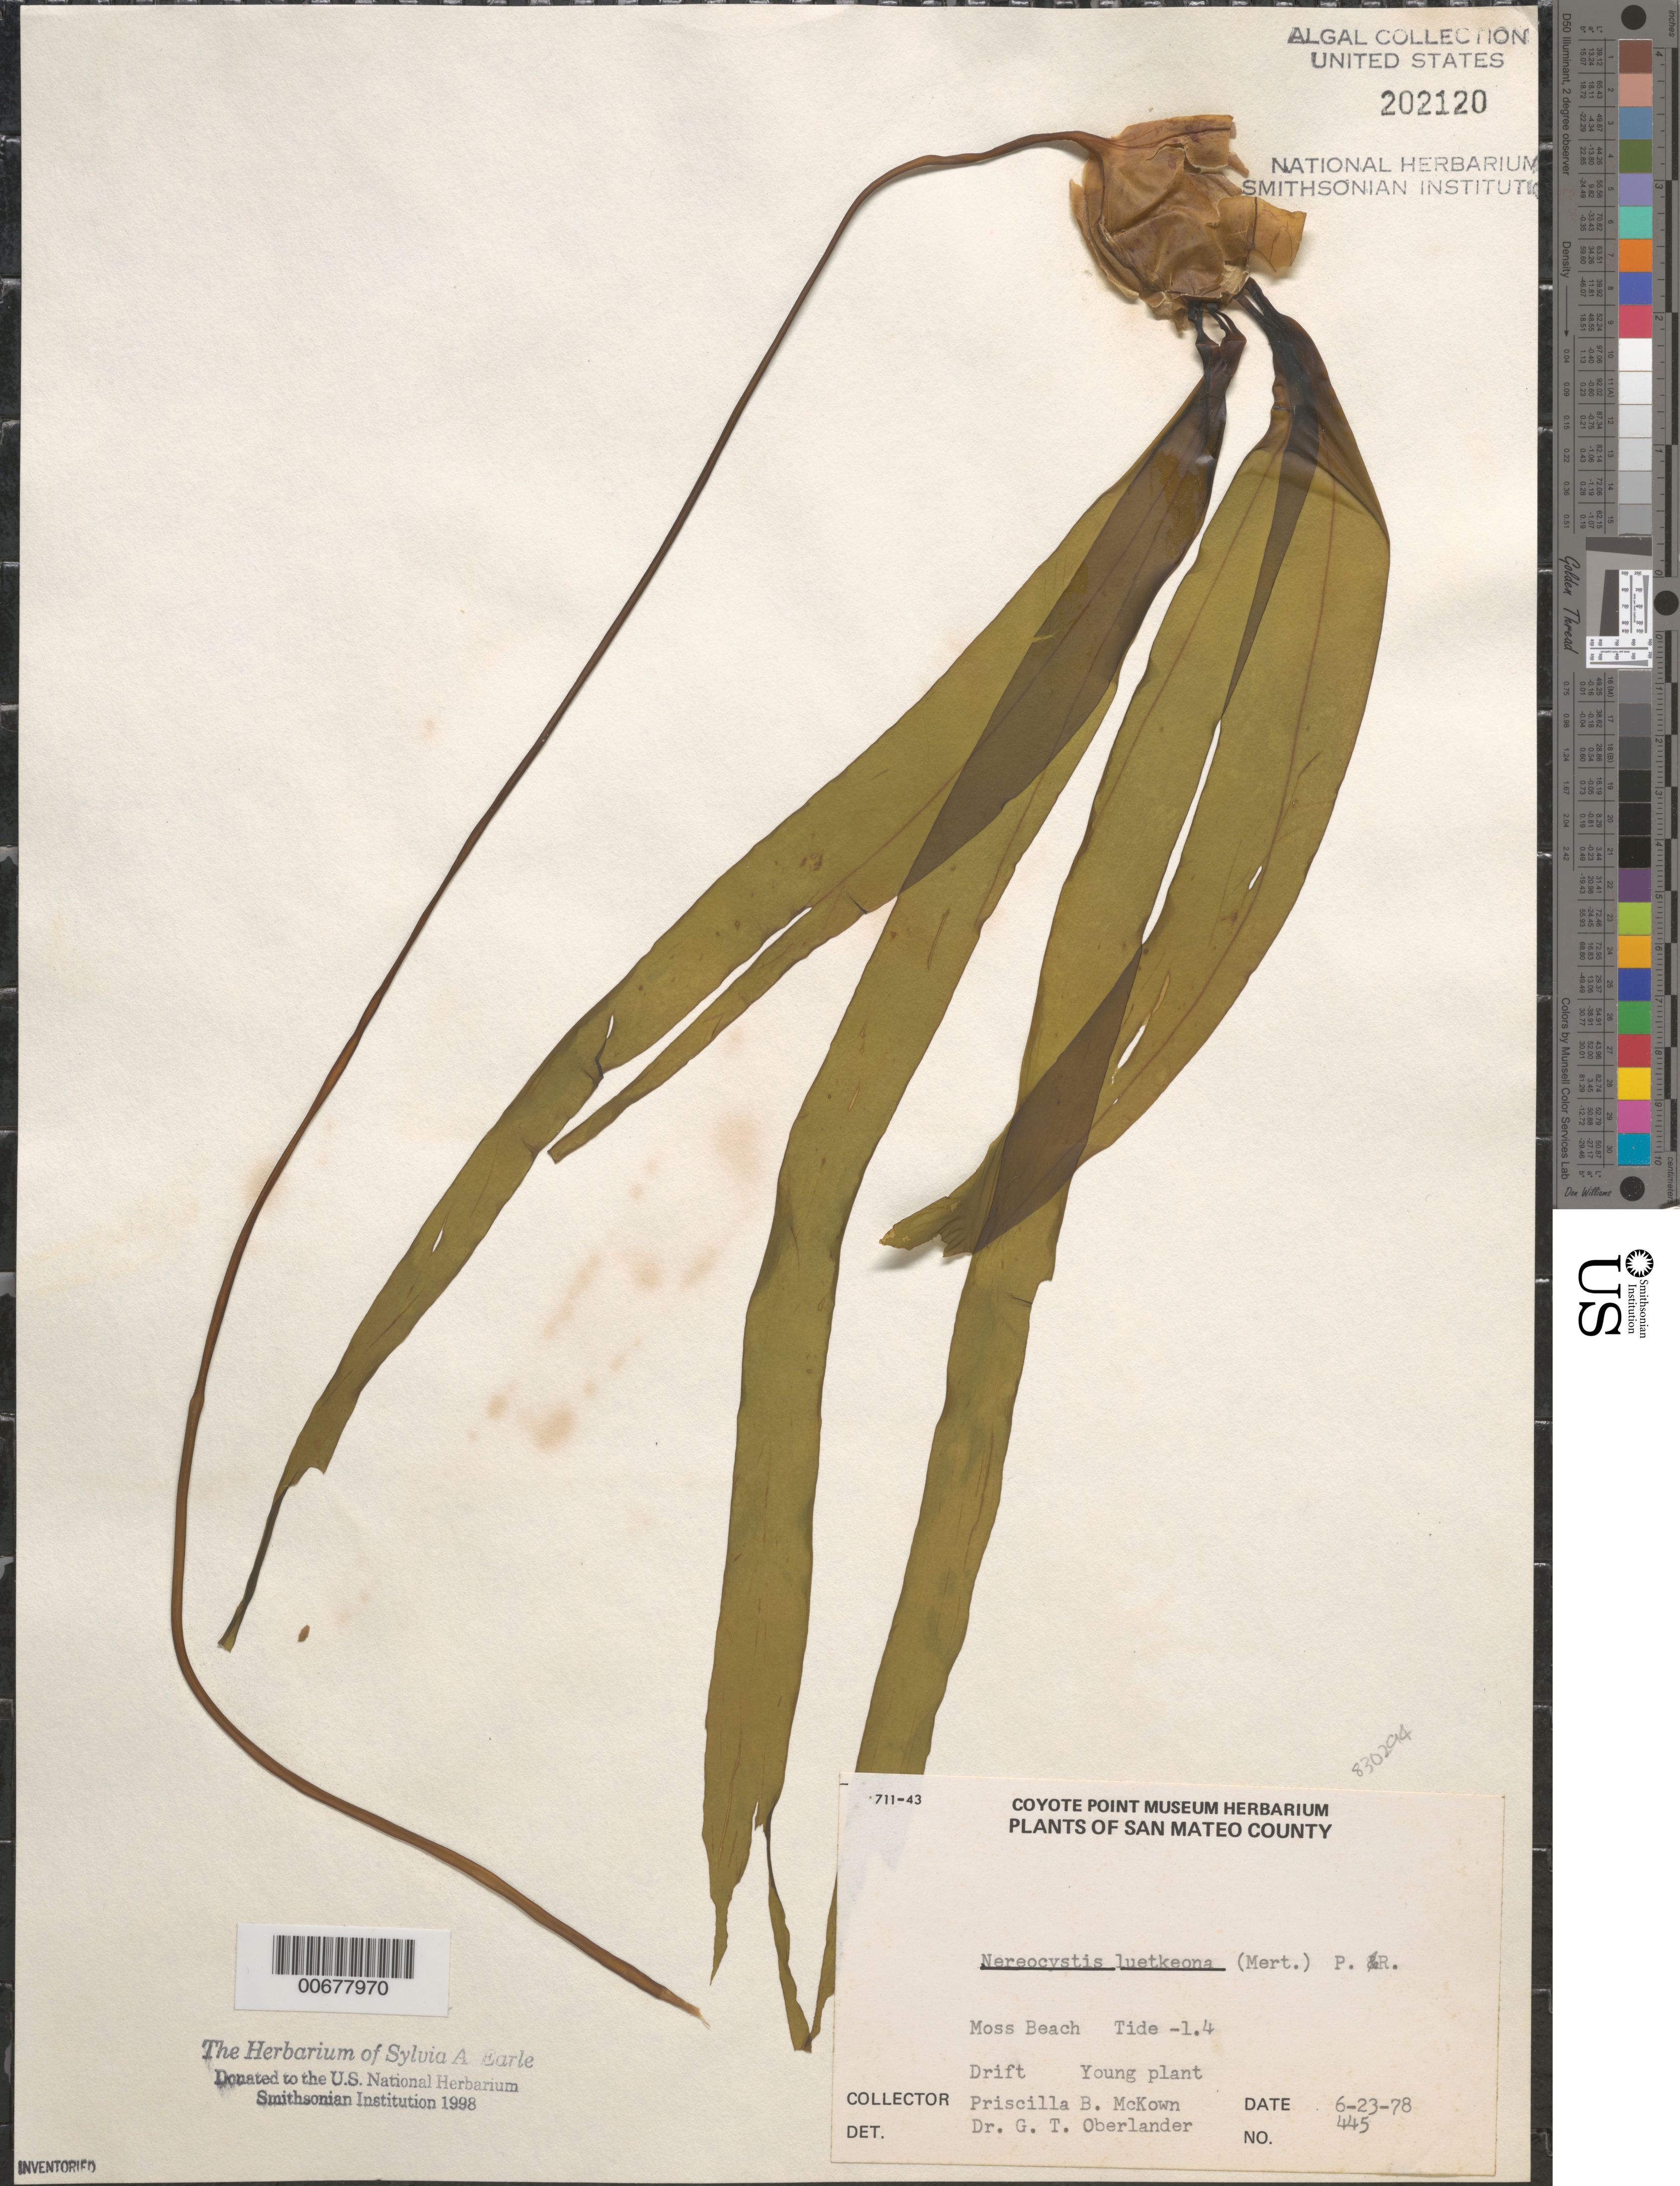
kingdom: Chromista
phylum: Ochrophyta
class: Phaeophyceae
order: Laminariales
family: Laminariaceae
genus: Nereocystis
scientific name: Nereocystis luetkeana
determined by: Oberlander, G. T.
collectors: P. McKown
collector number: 445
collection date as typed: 23 Jun 1978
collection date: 1978-06-23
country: United States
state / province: California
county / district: San Mateo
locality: Moss Beach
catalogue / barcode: US 202120